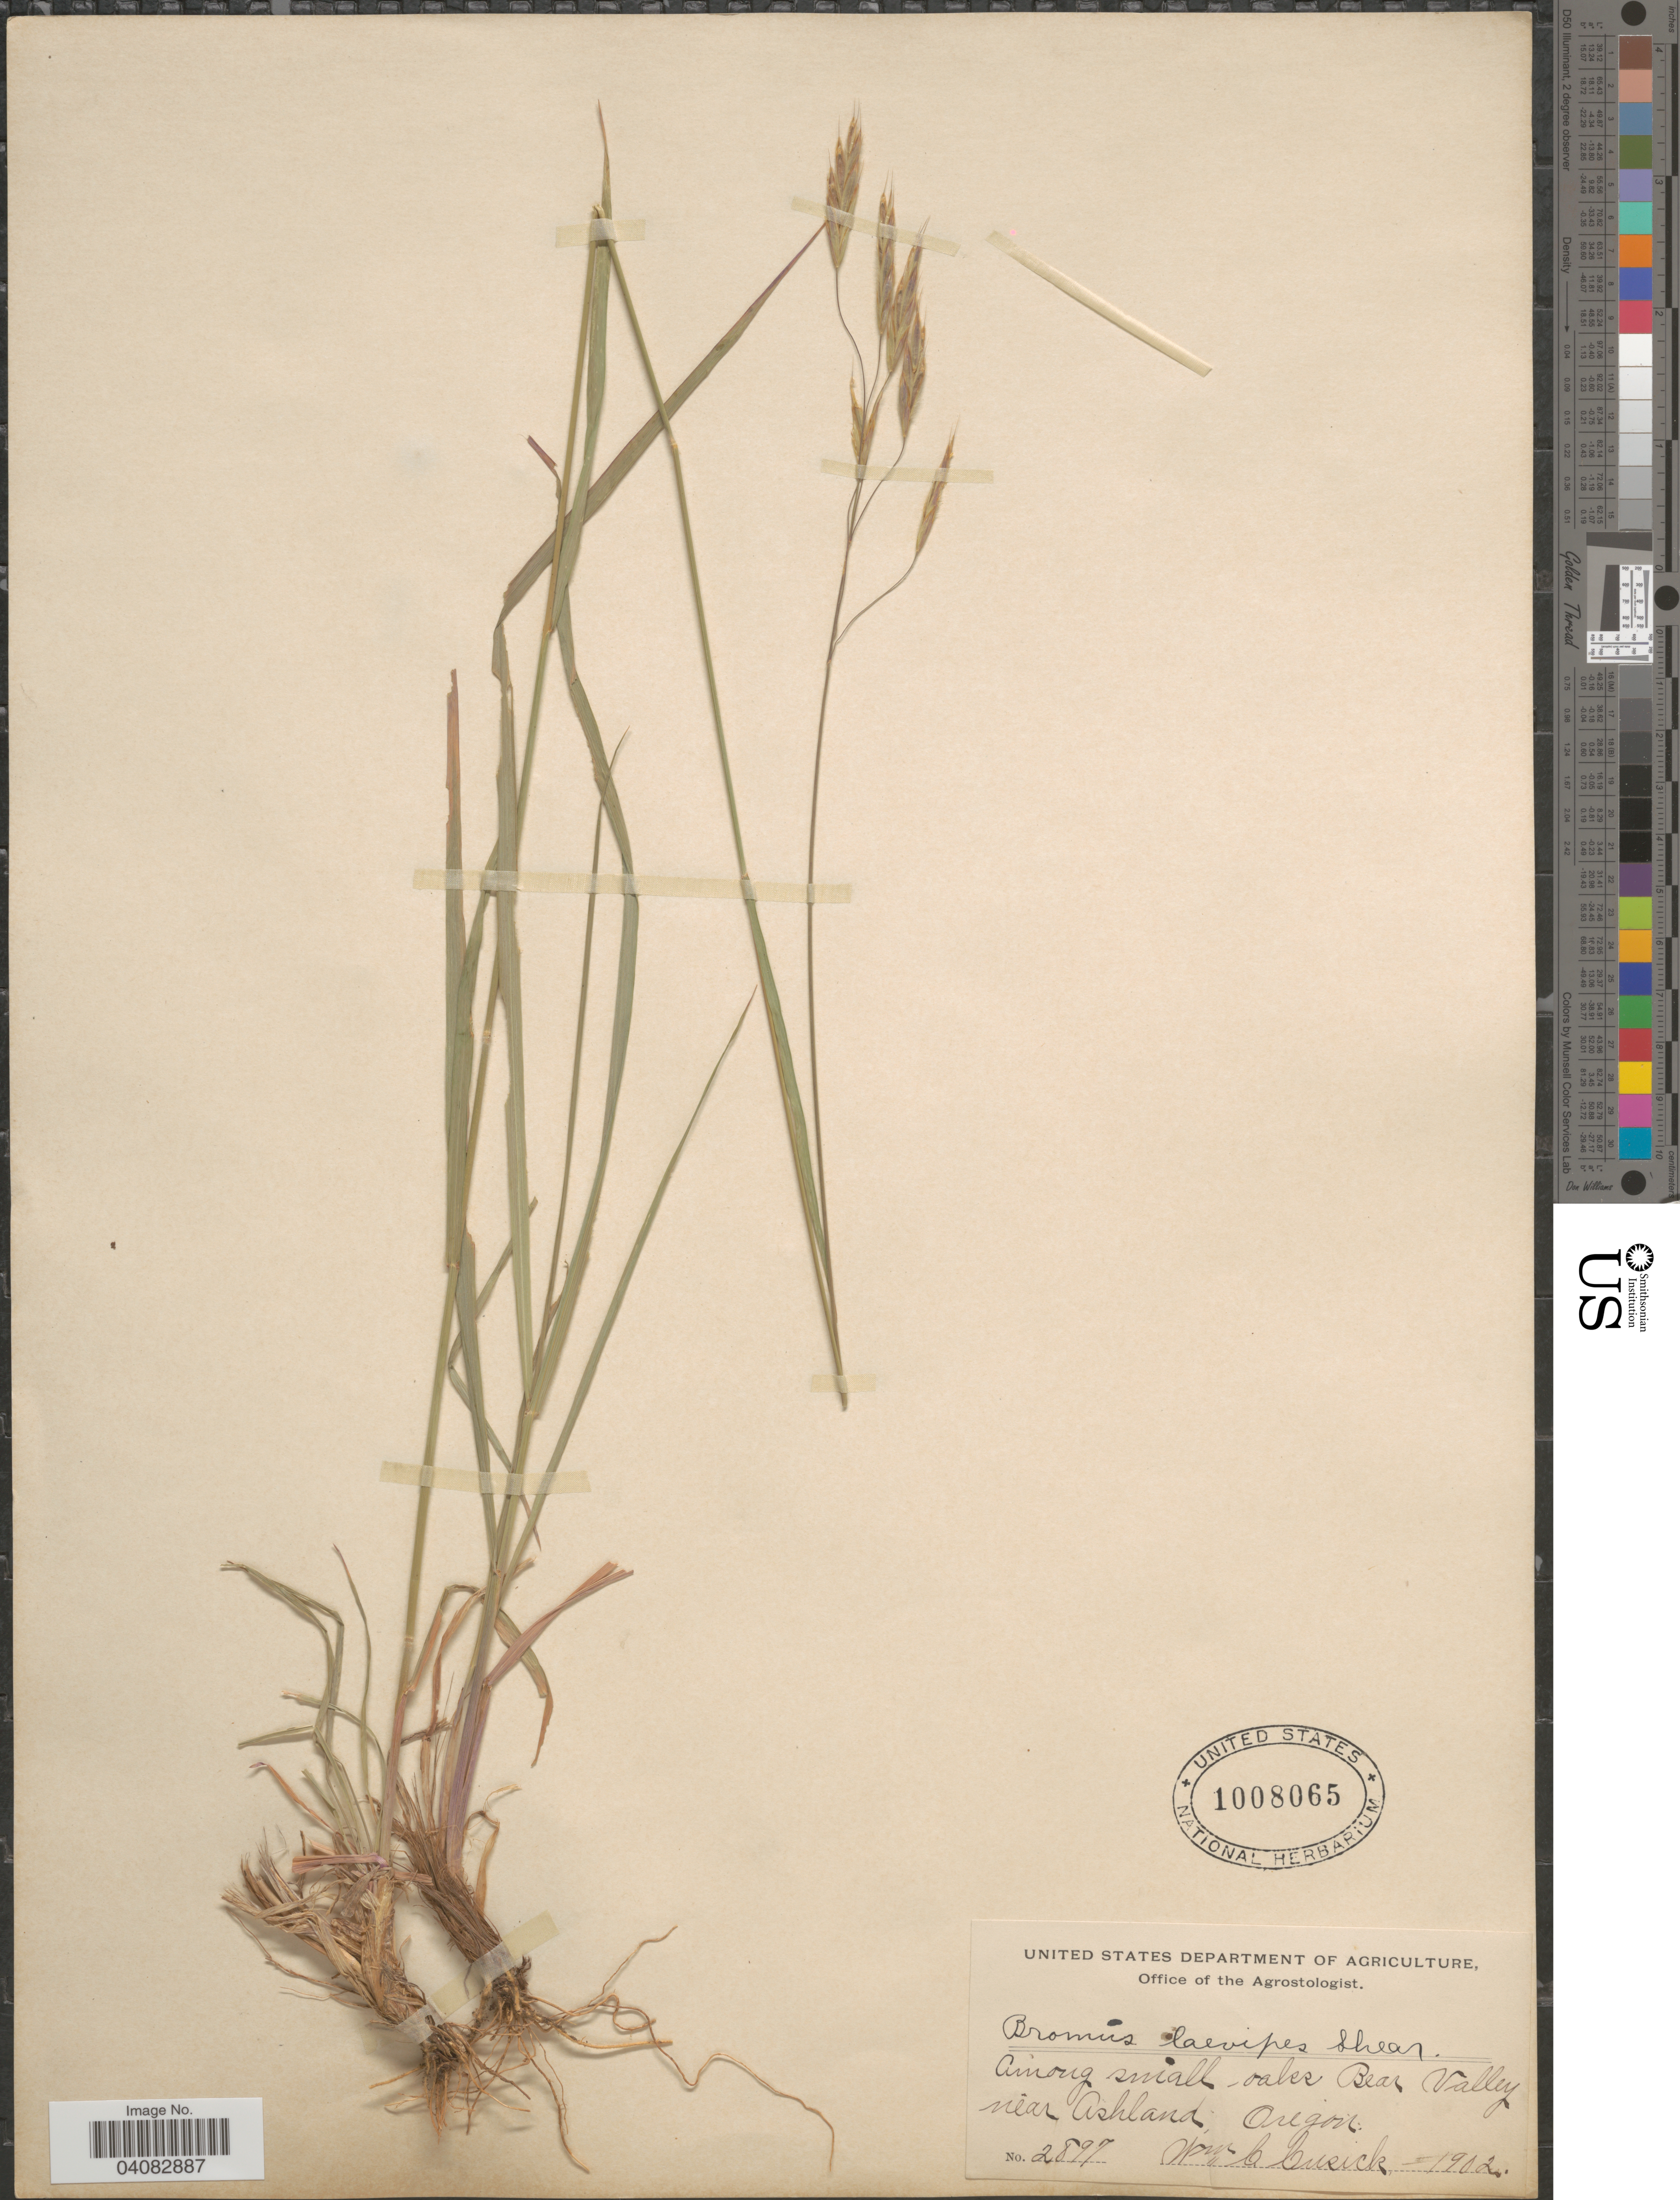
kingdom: Plantae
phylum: Tracheophyta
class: Liliopsida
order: Poales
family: Poaceae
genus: Bromus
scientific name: Bromus lanatipes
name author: (Shear) Rydb.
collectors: W. C. Cusick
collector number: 2897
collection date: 1902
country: United States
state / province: Oregon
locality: Among small oaks Bear Valley near Ashland.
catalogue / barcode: US 1008065